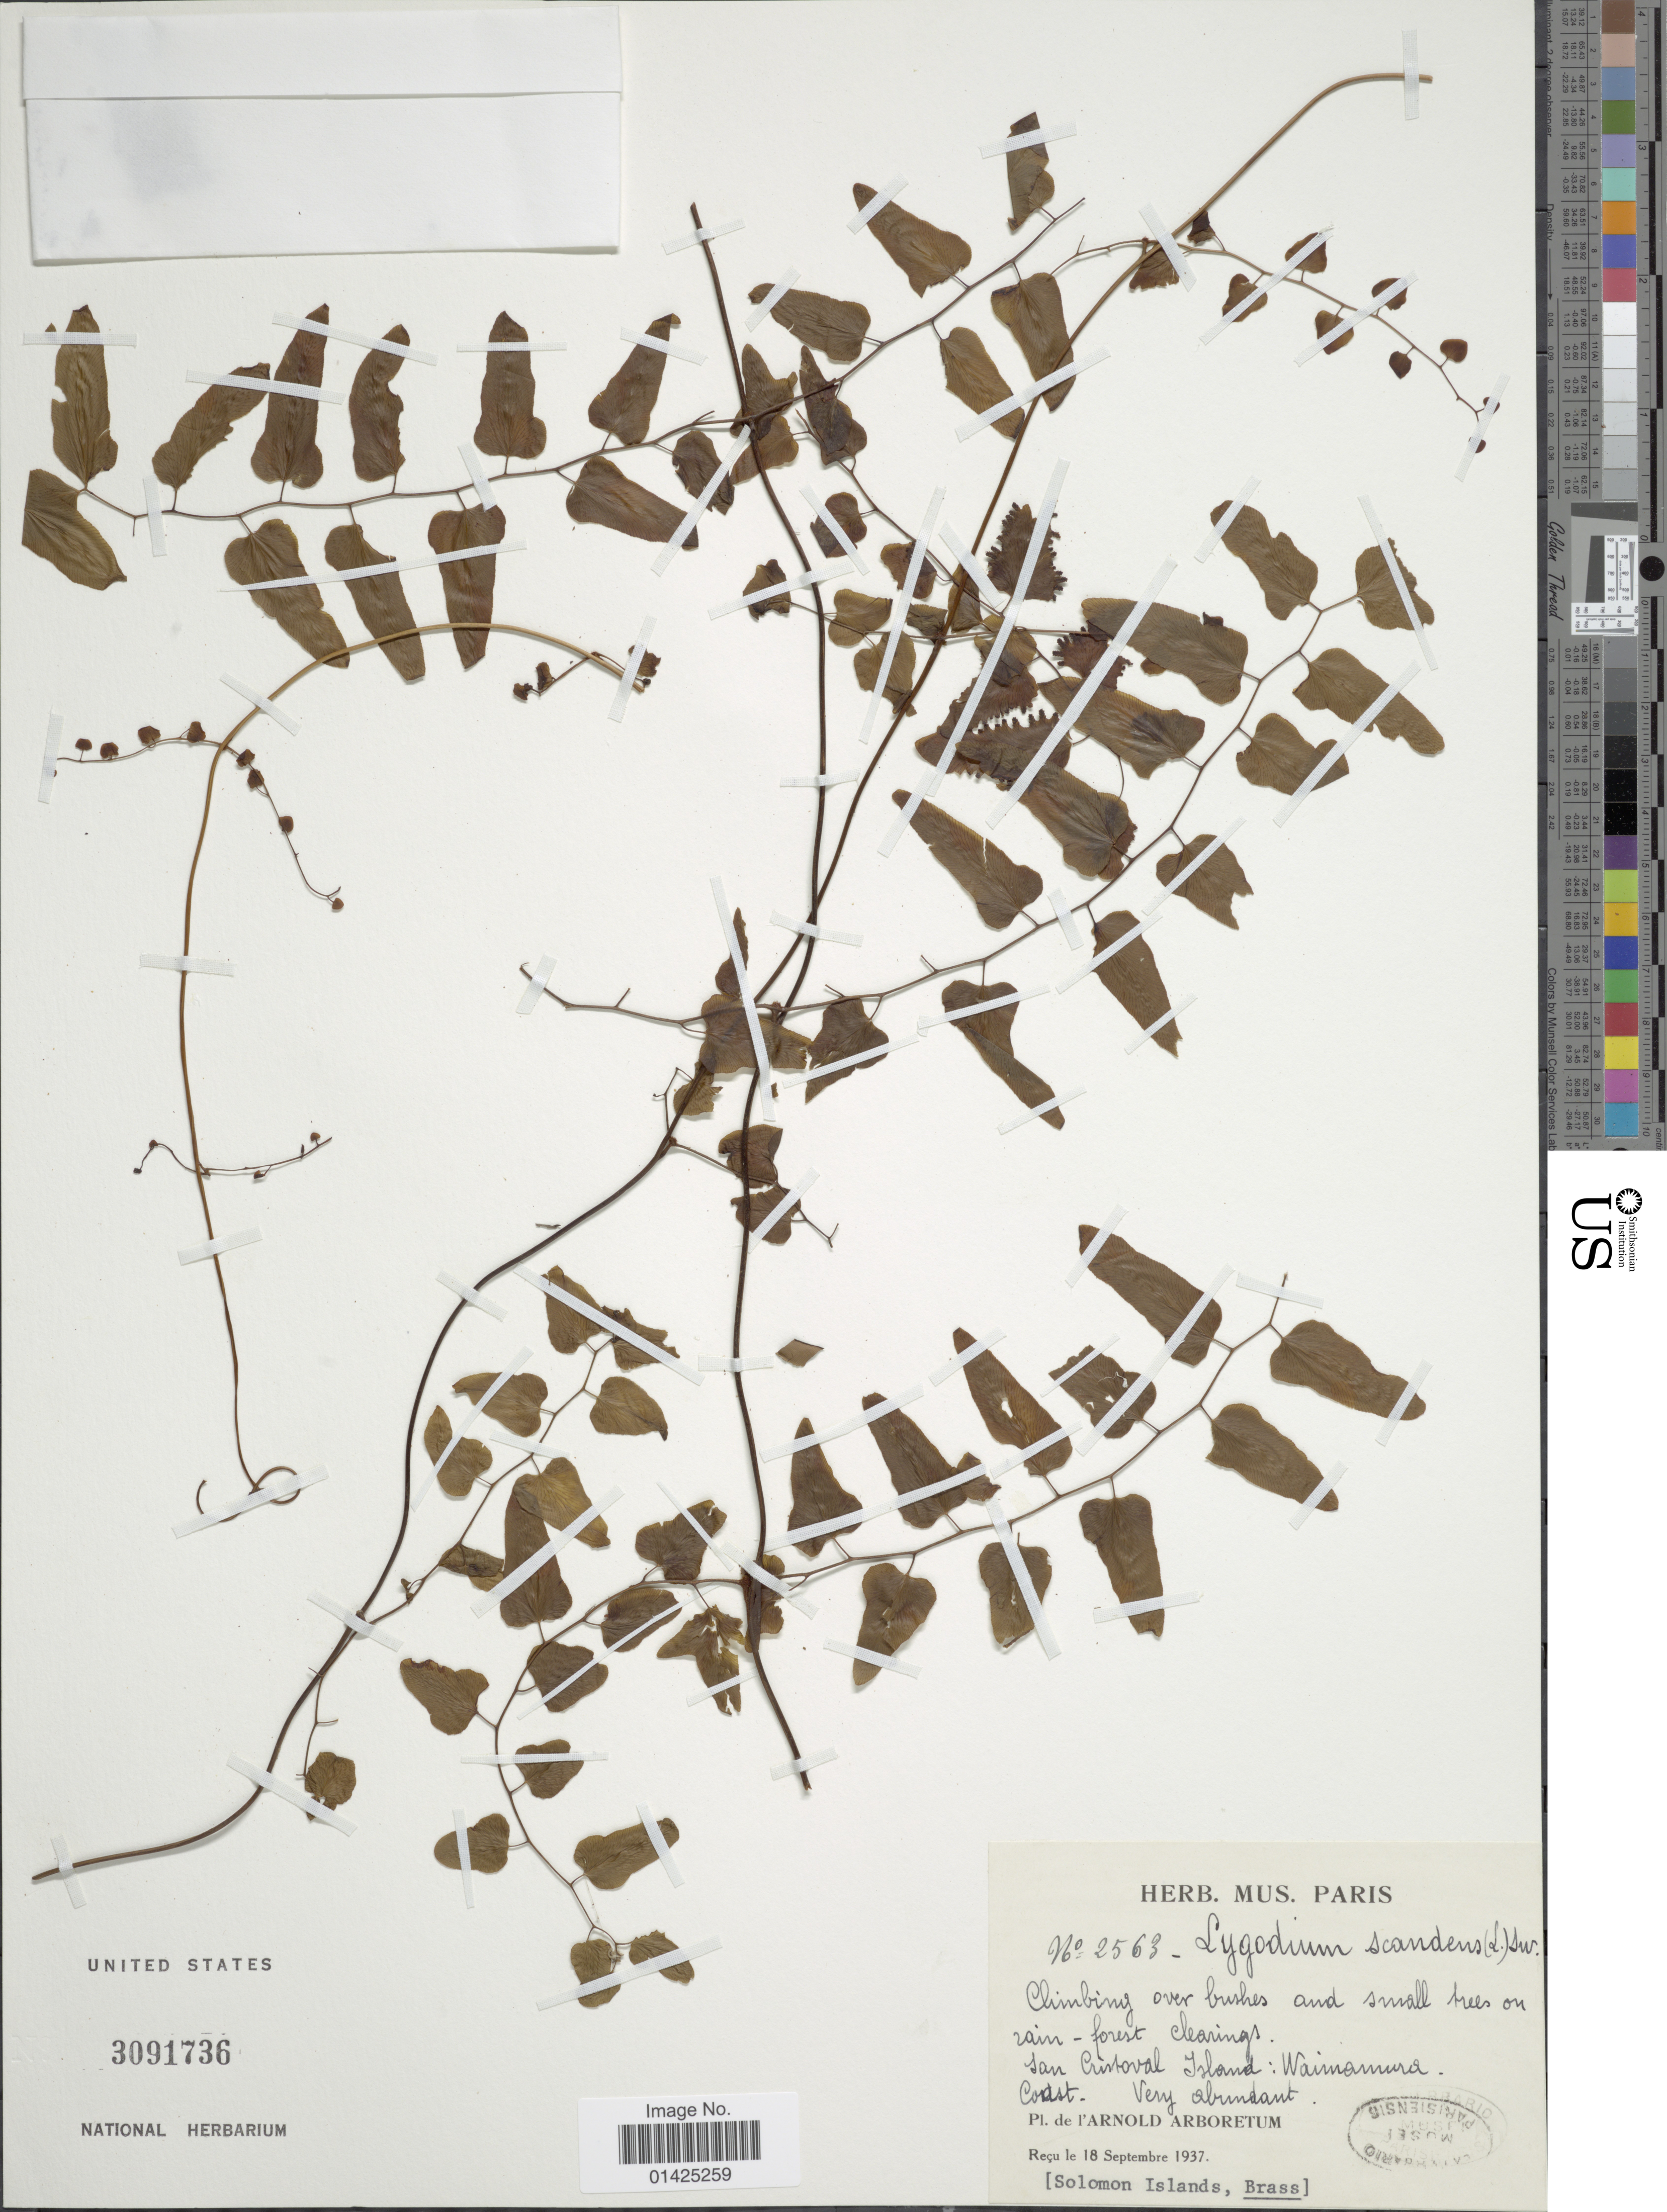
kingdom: Plantae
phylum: Tracheophyta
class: Polypodiopsida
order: Schizaeales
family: Lygodiaceae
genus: Lygodium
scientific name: Lygodium reticulatum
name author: Schkuhr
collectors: Brass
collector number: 2563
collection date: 1937-09-18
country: Solomon Islands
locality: Solomon Islands, Mus. Paris.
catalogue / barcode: US 3091736